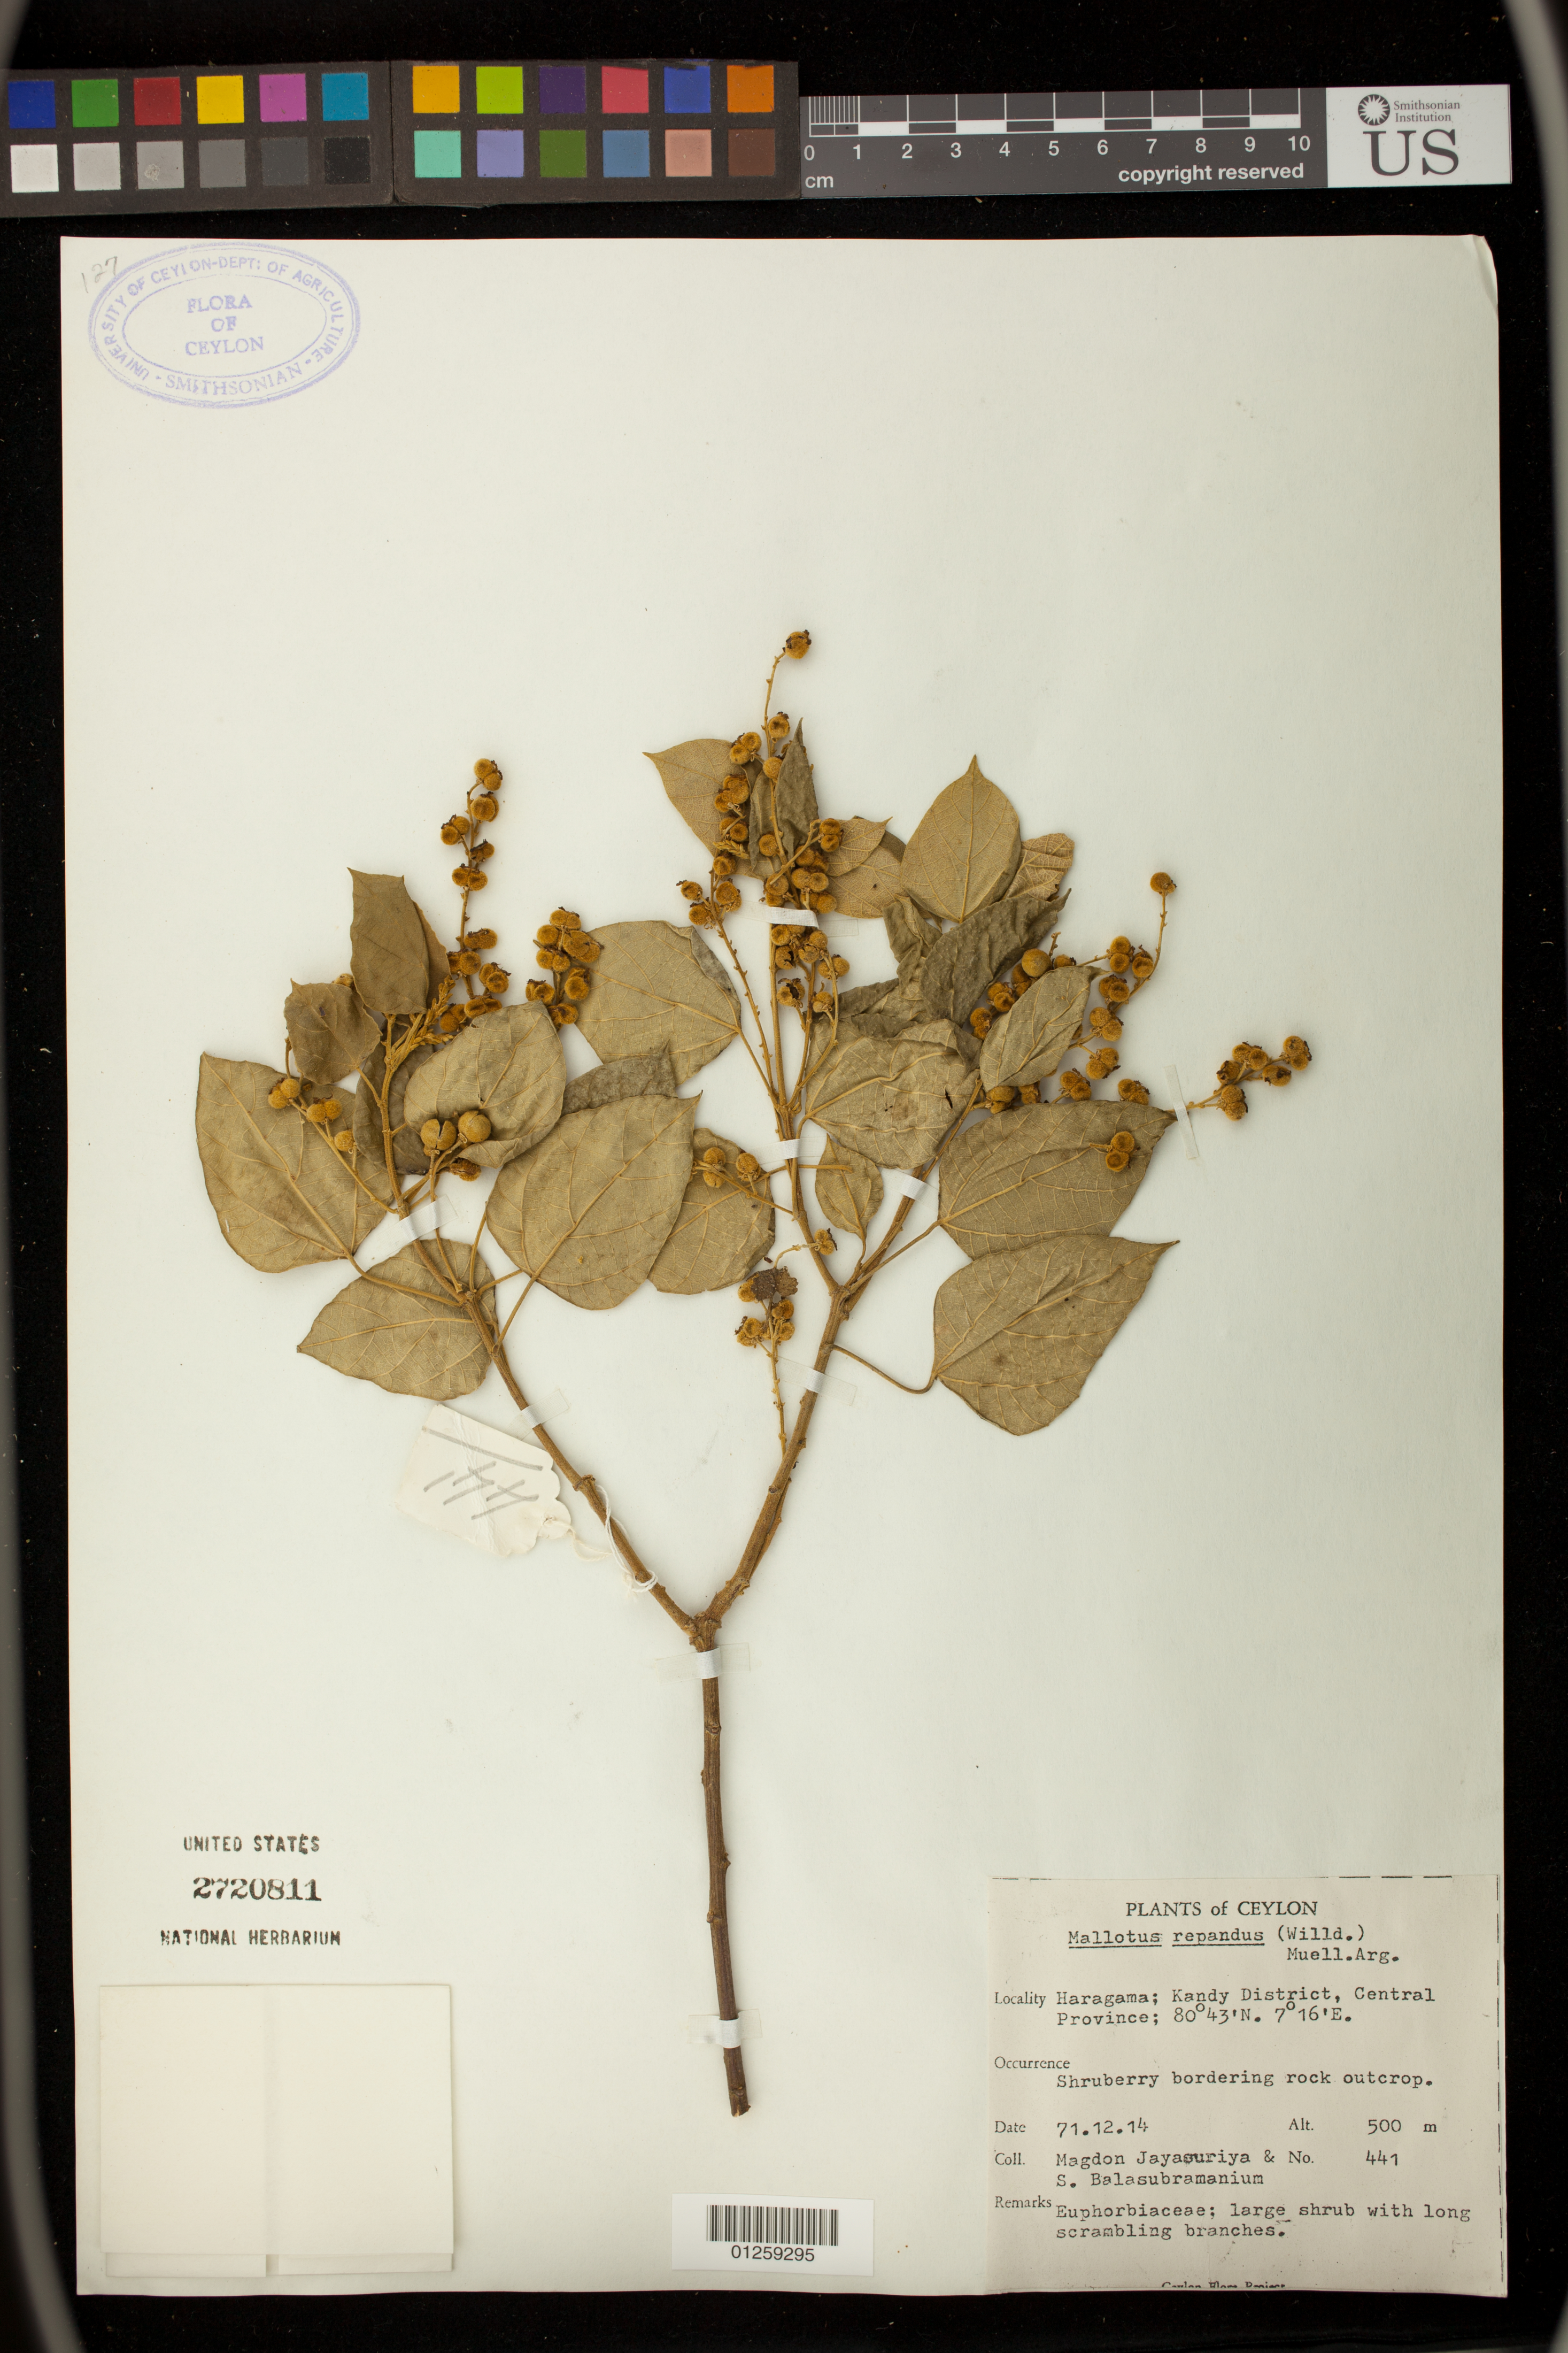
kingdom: Plantae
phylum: Tracheophyta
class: Magnoliopsida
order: Malpighiales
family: Euphorbiaceae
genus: Mallotus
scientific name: Mallotus repandus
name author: (Rottler) Müll. Arg.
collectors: M. Jayasuria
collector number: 441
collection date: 1971-12-14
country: Sri Lanka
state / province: Central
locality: Haragama; Kandy District, Central Province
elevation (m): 500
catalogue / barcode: US 2720811